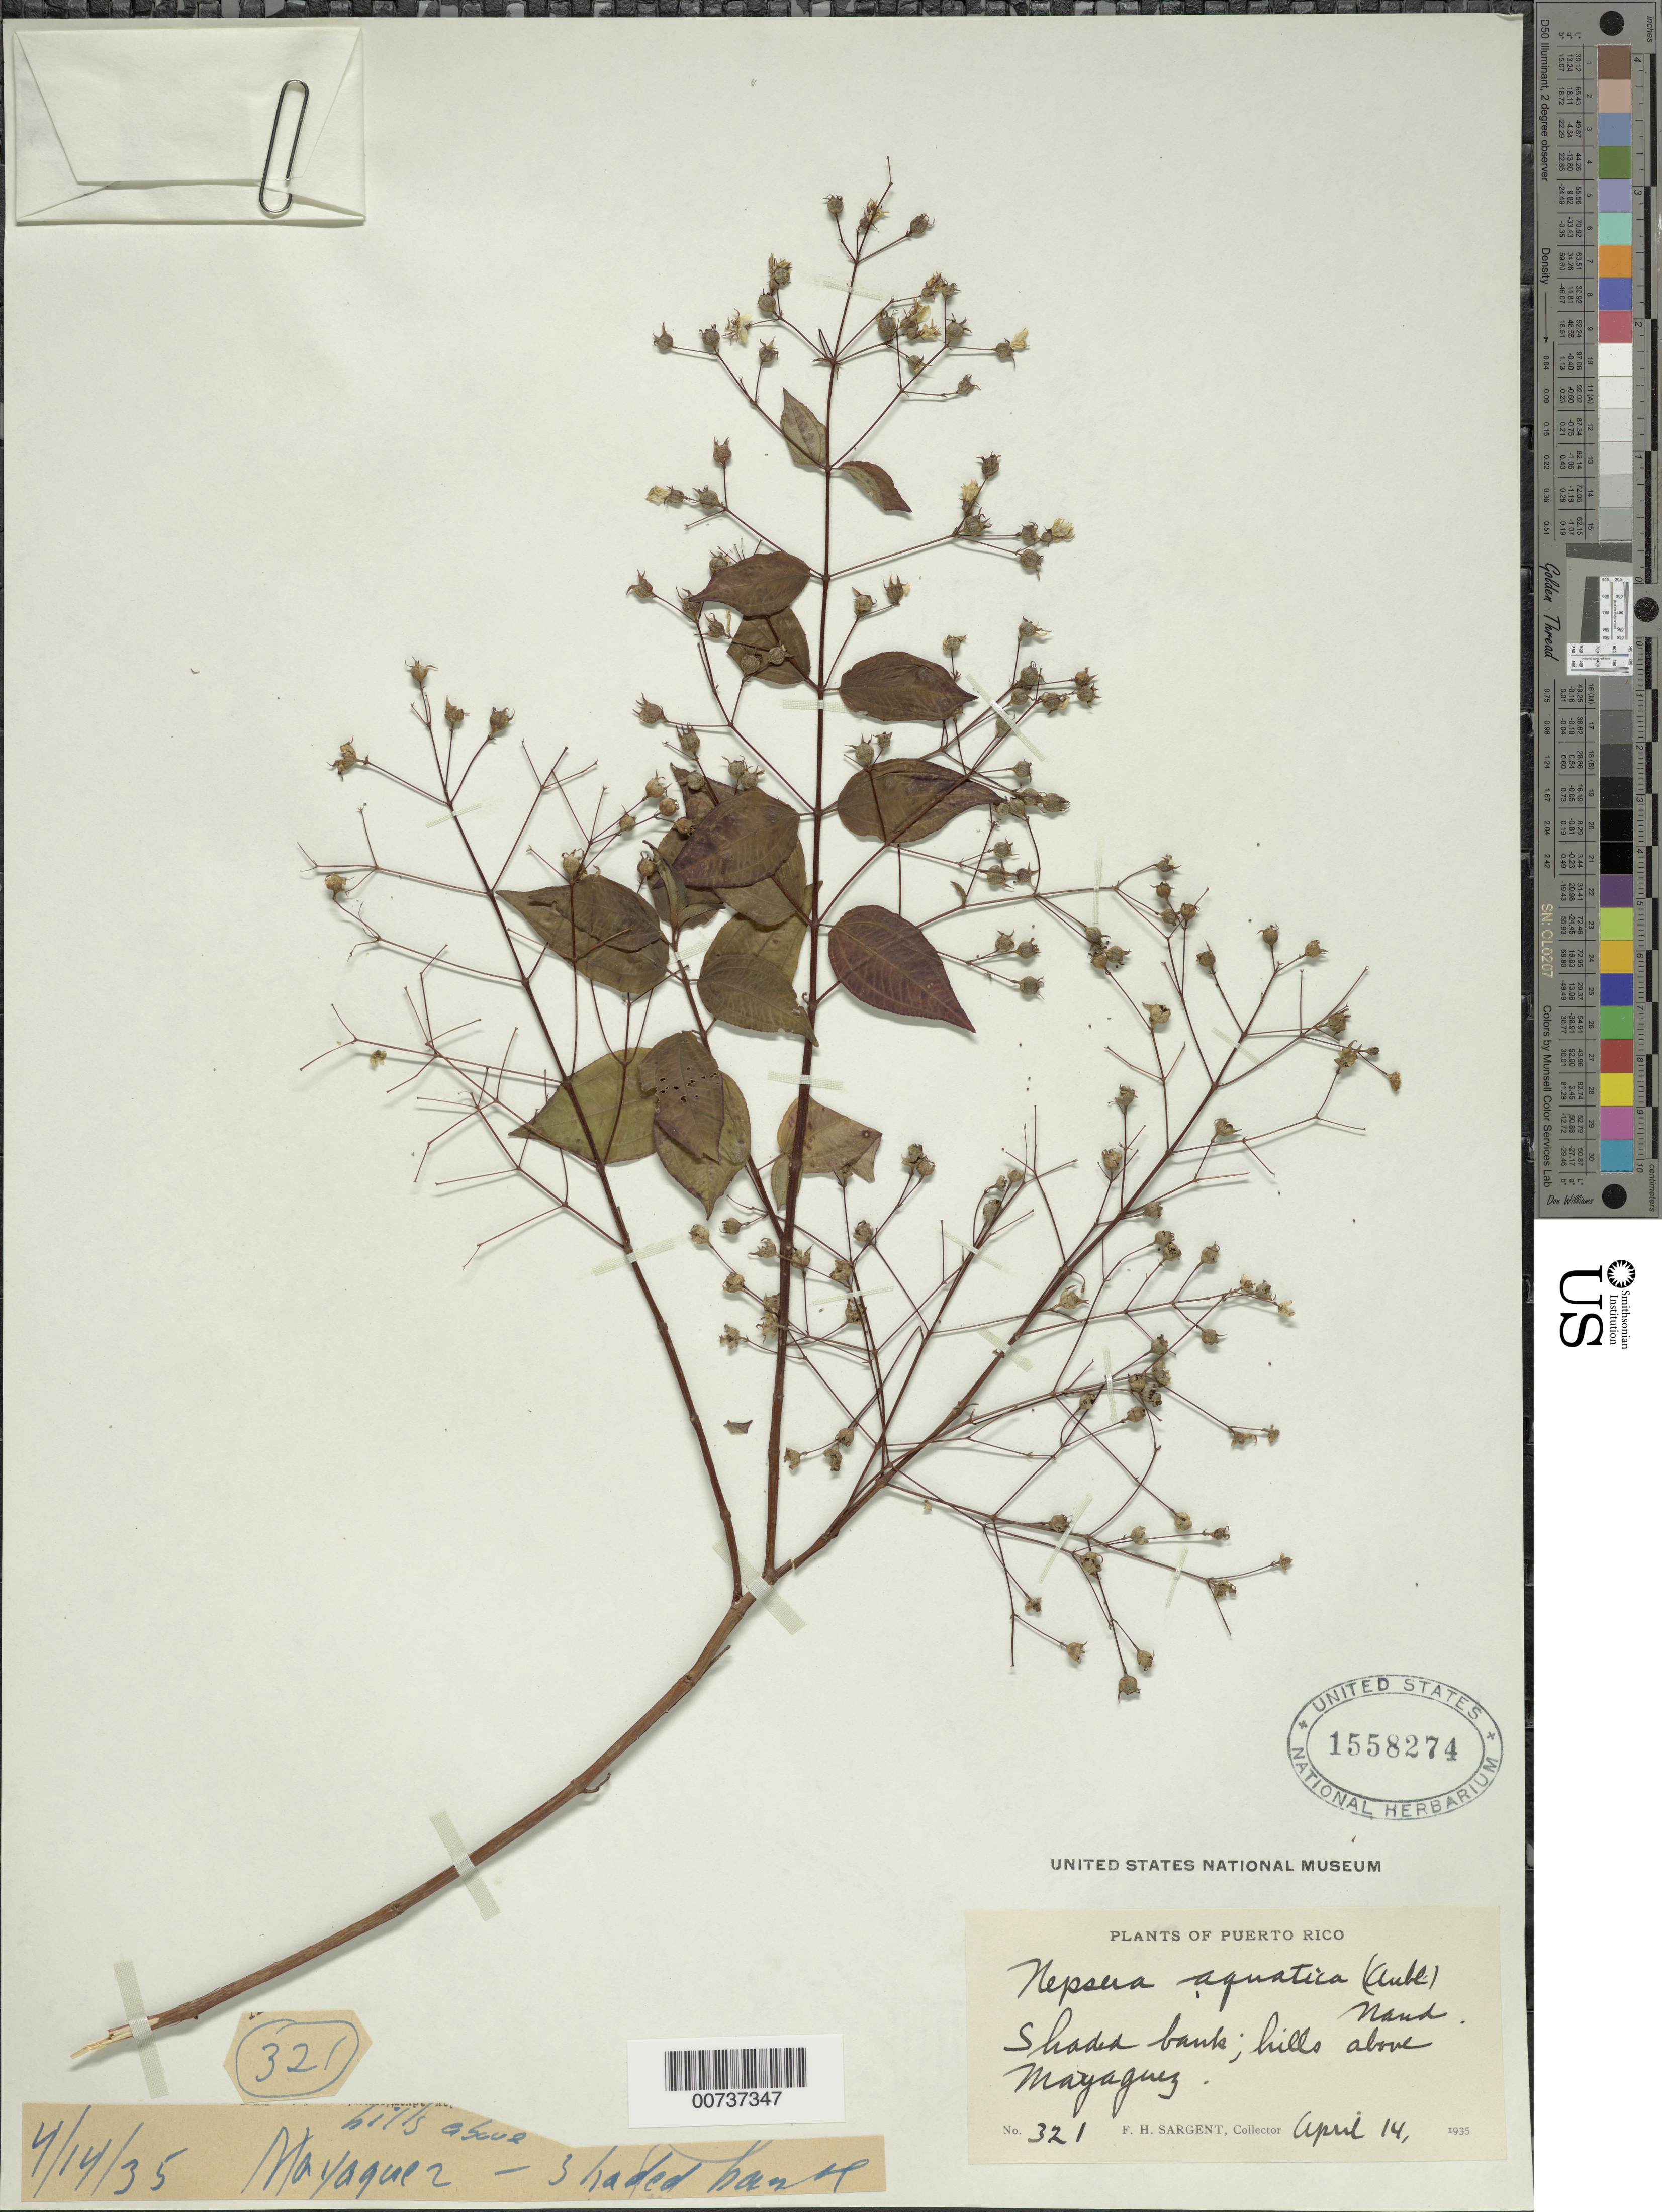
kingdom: Plantae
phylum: Tracheophyta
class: Magnoliopsida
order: Myrtales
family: Melastomataceae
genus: Nepsera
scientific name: Nepsera aquatica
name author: (Aubl.) Naudin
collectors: F. H. Sargent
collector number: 321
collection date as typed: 14 Apr 1935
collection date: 1935-04-14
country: Puerto Rico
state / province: Mayagüez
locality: Mayaguez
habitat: Shaded banks; hills above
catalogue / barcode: US 1558274